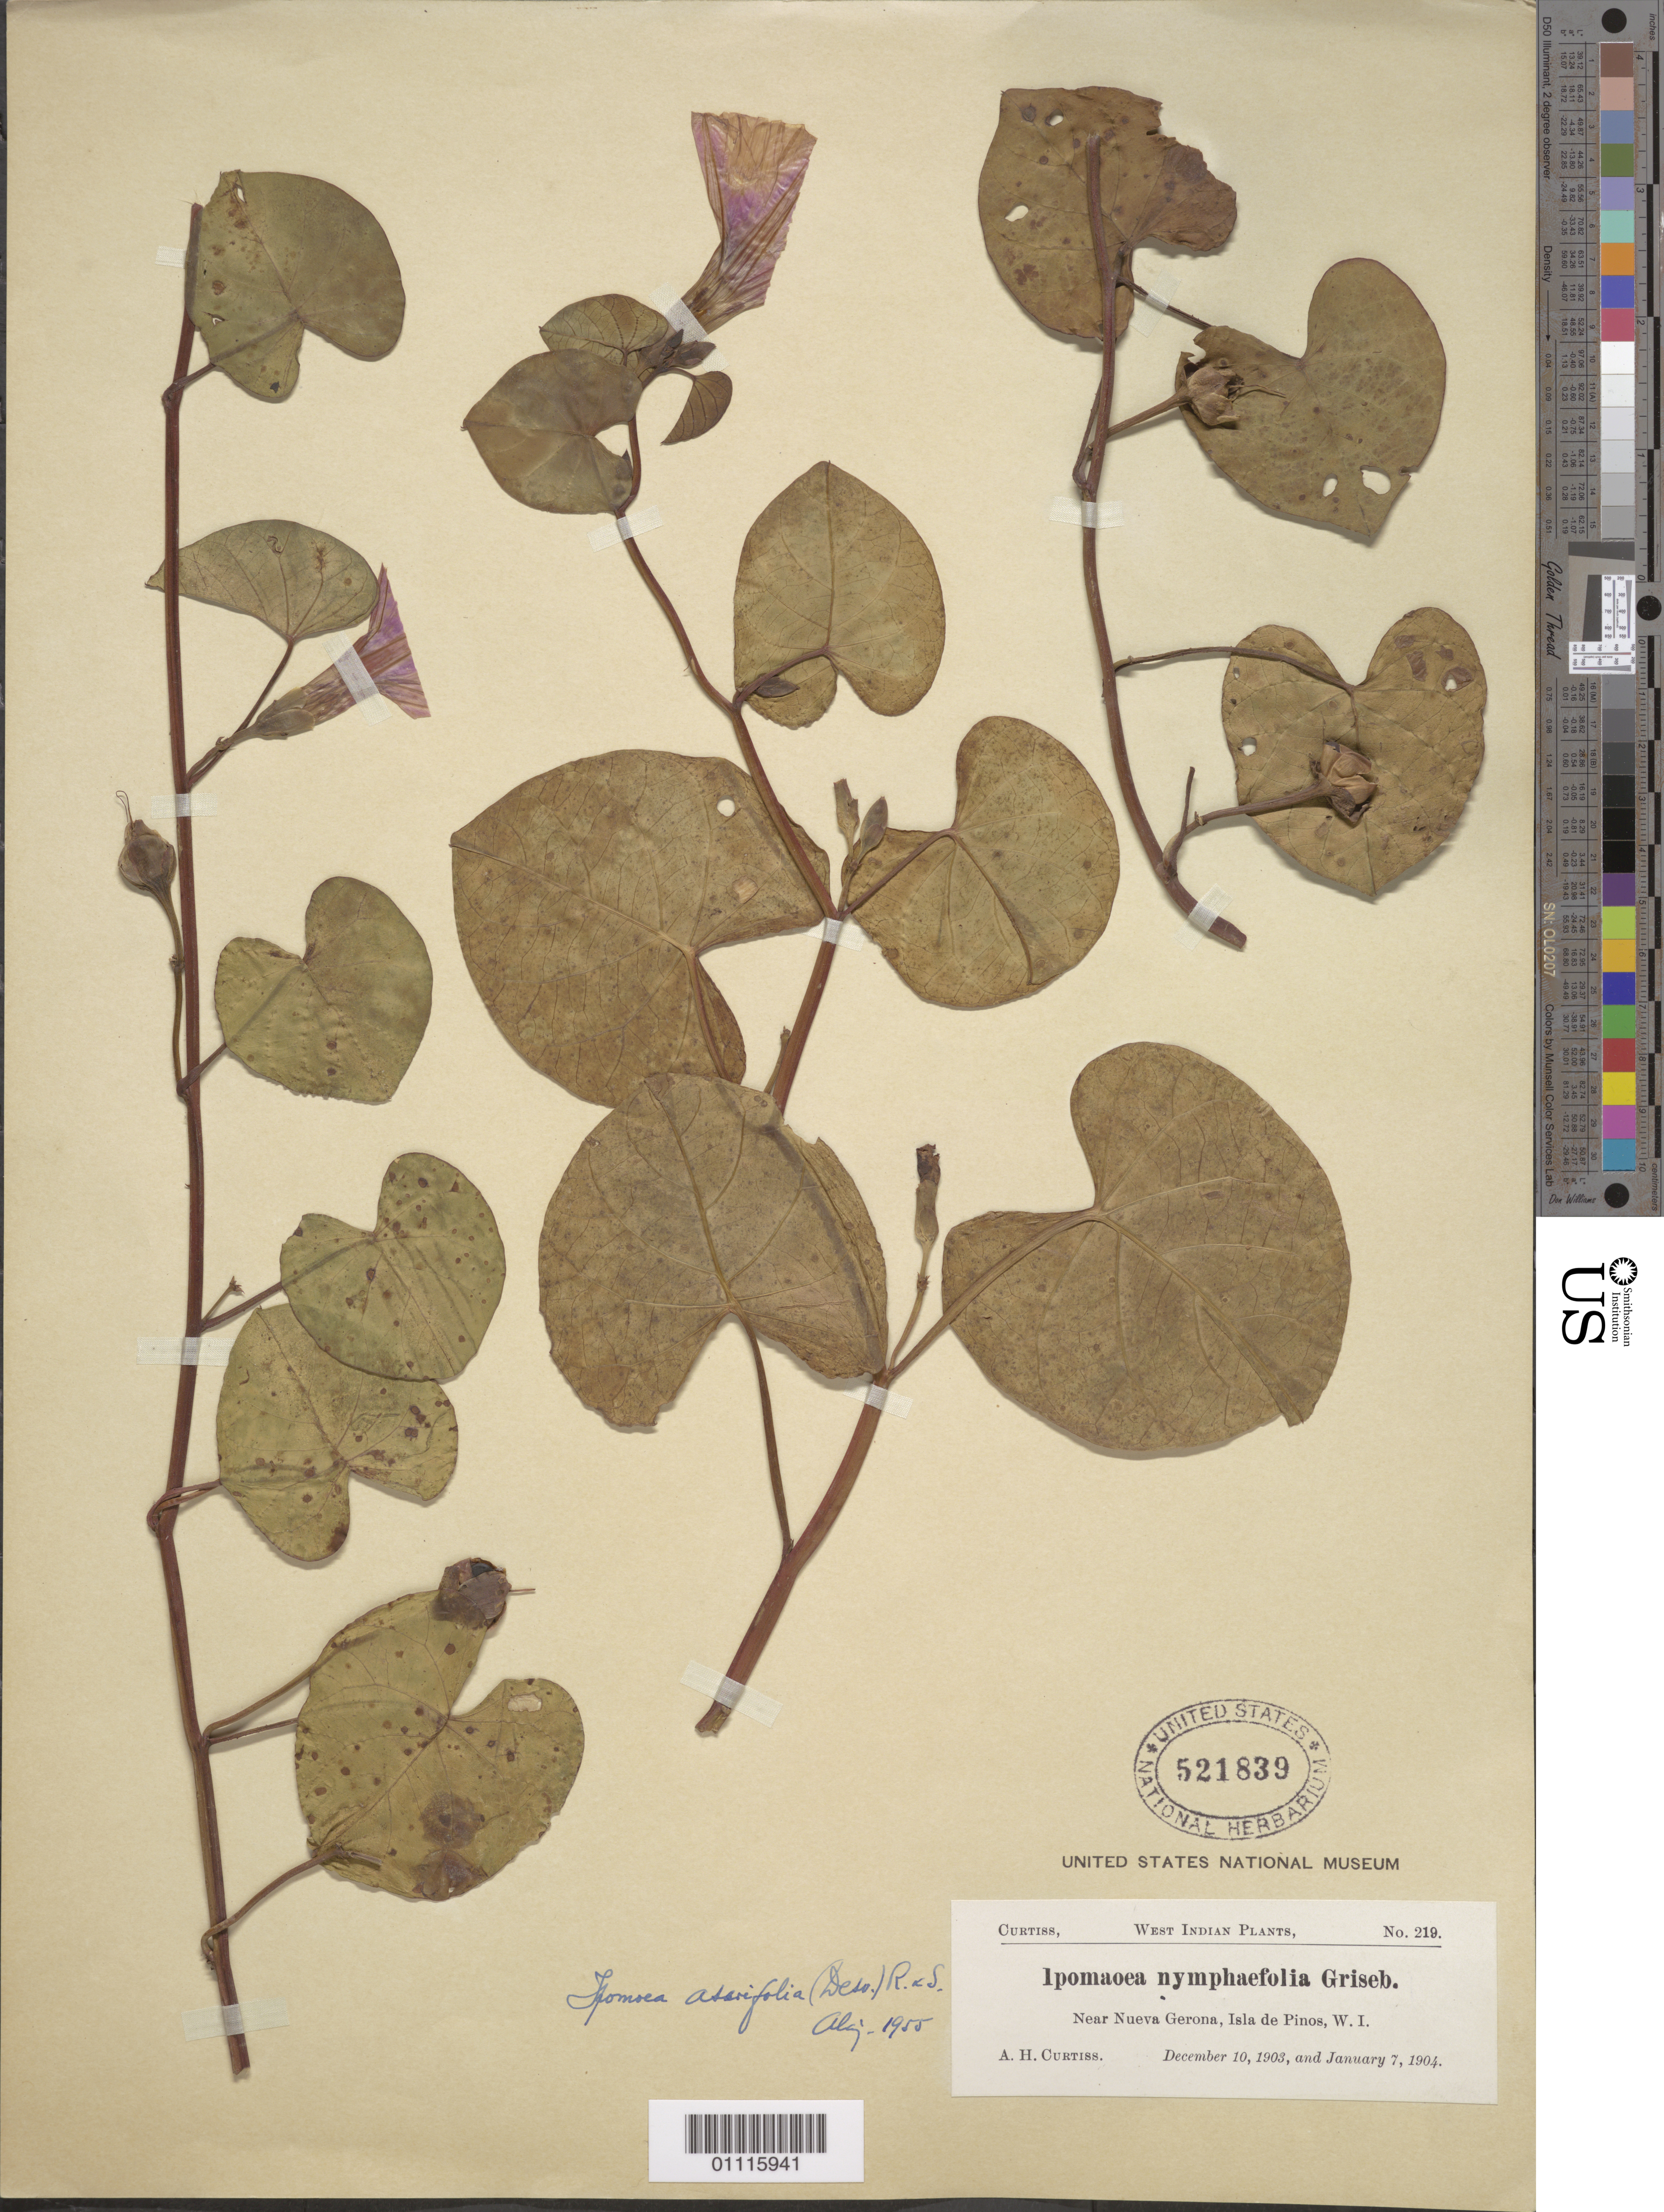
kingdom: Plantae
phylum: Tracheophyta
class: Magnoliopsida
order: Solanales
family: Convolvulaceae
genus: Ipomoea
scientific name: Ipomoea asarifolia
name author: (Desr.) Roem. & Schult.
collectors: A. H. Curtiss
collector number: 219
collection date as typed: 10 Dec 1903 and 07 Jan 1904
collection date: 1903-12-10,1904-01-07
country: Cuba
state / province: Isla de La Juventud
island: Isla de la Juventud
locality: Isle of Pines, Near Nueva Gerona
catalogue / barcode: US 521839